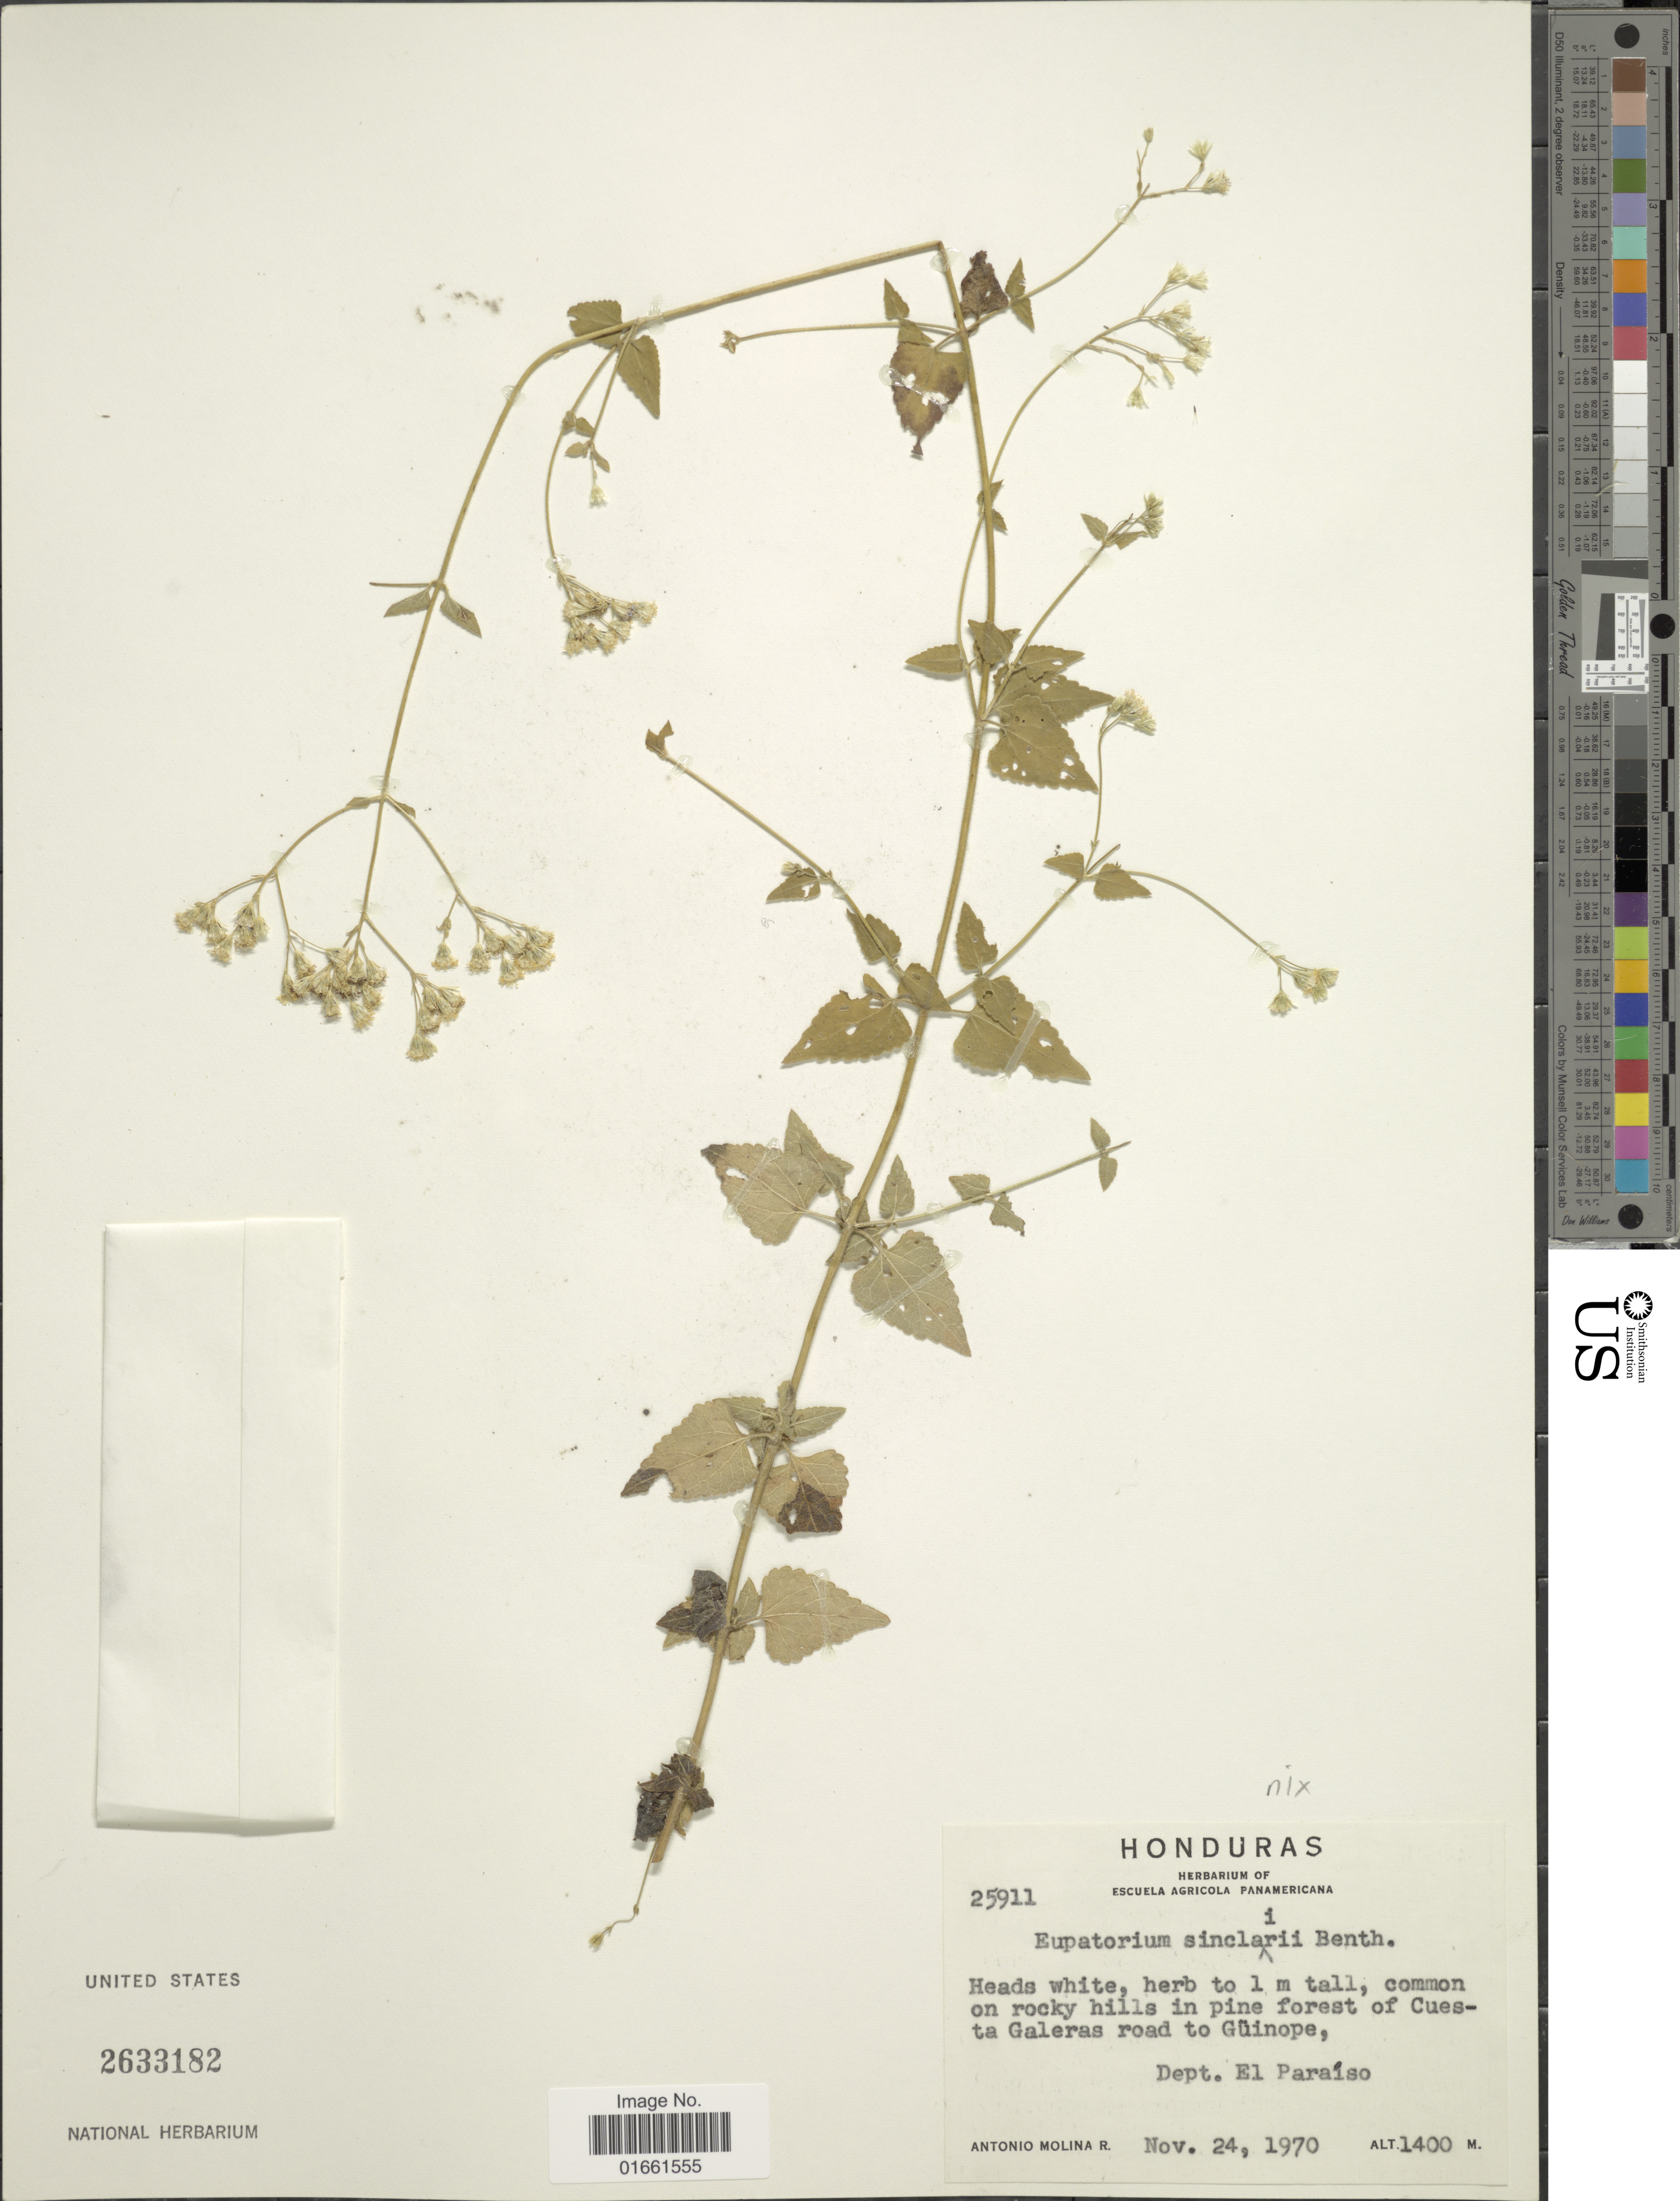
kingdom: Plantae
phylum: Tracheophyta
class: Magnoliopsida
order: Asterales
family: Asteraceae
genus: Fleischmannia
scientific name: Fleischmannia nix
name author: R.M. King & H. Rob.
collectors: A. Molina R.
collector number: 25911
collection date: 1970-11-24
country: Honduras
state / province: El Paraíso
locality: Common on rocky hills in pine forest of Cuesta Galeras road to Guinope, dept El Paraiso.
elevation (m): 1400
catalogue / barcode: US 2633182